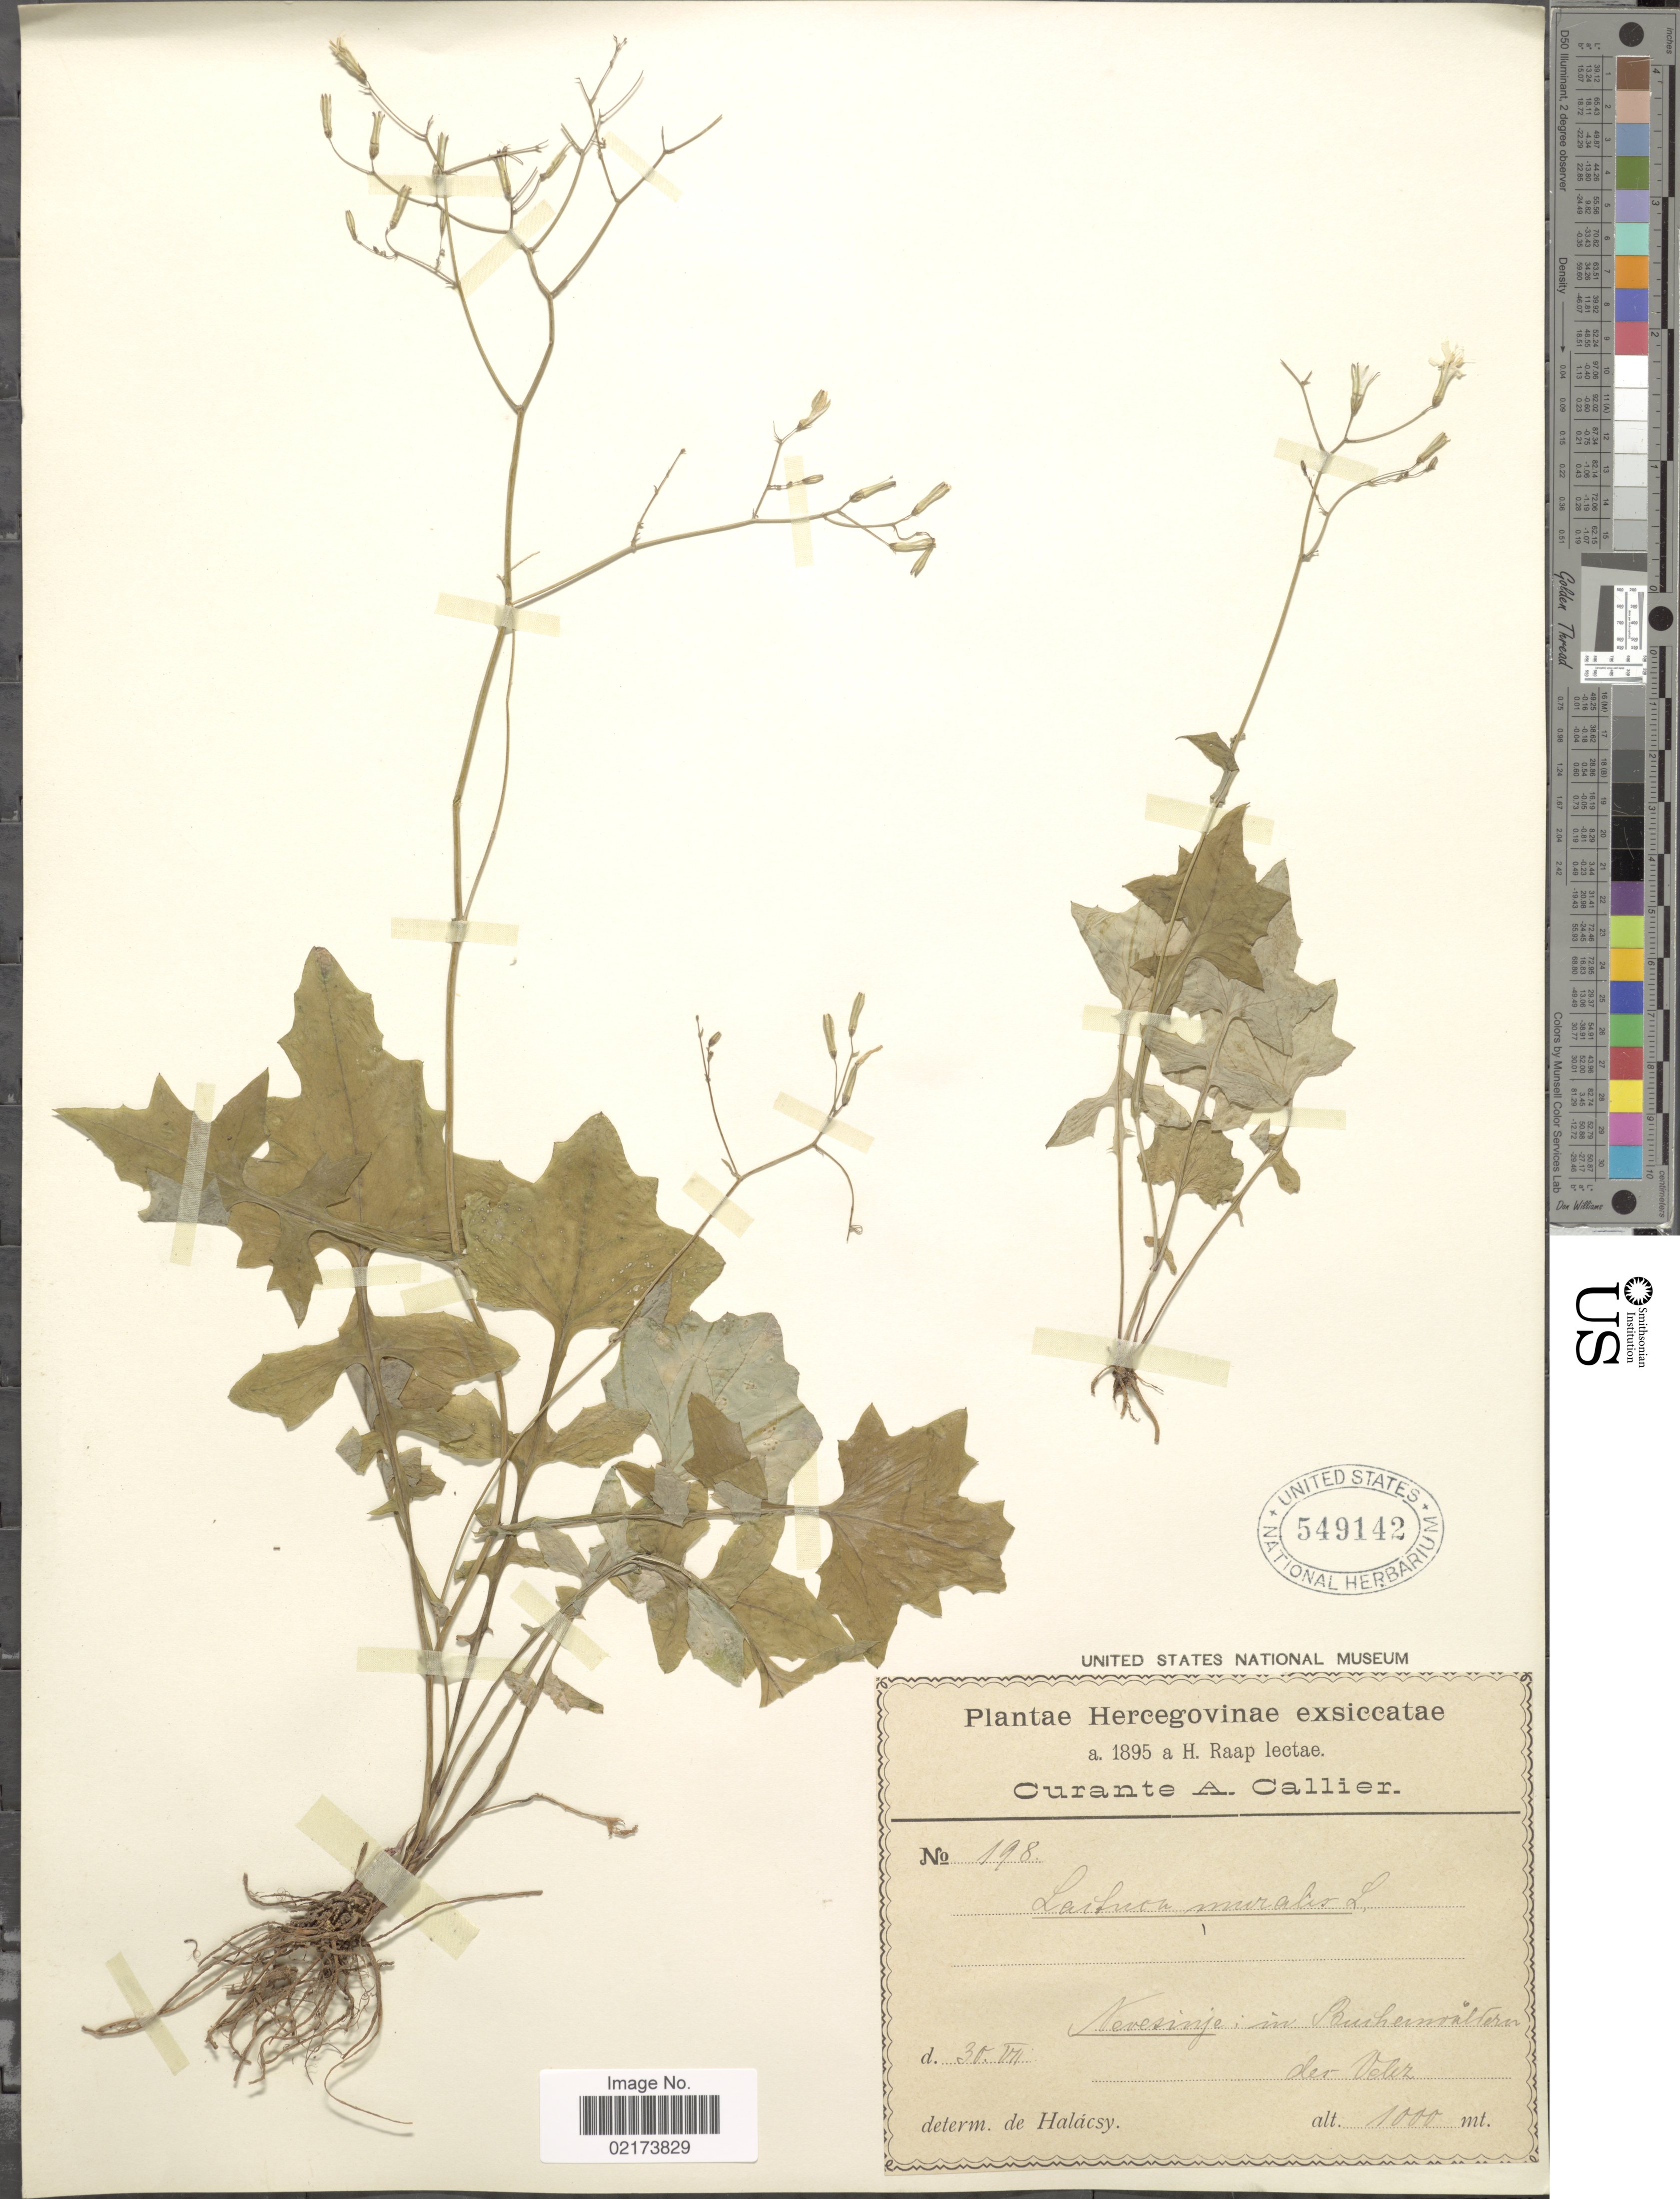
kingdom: Plantae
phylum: Tracheophyta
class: Magnoliopsida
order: Asterales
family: Asteraceae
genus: Lactuca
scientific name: Lactuca muralis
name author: (L.) Gaertn.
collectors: H. Raap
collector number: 198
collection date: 1895-07-30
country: Bosnia and Herzegovina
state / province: Srpska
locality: Hercegovinae, Nevesinje, in Bucherwalden der Velez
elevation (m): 1000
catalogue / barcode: US 549142